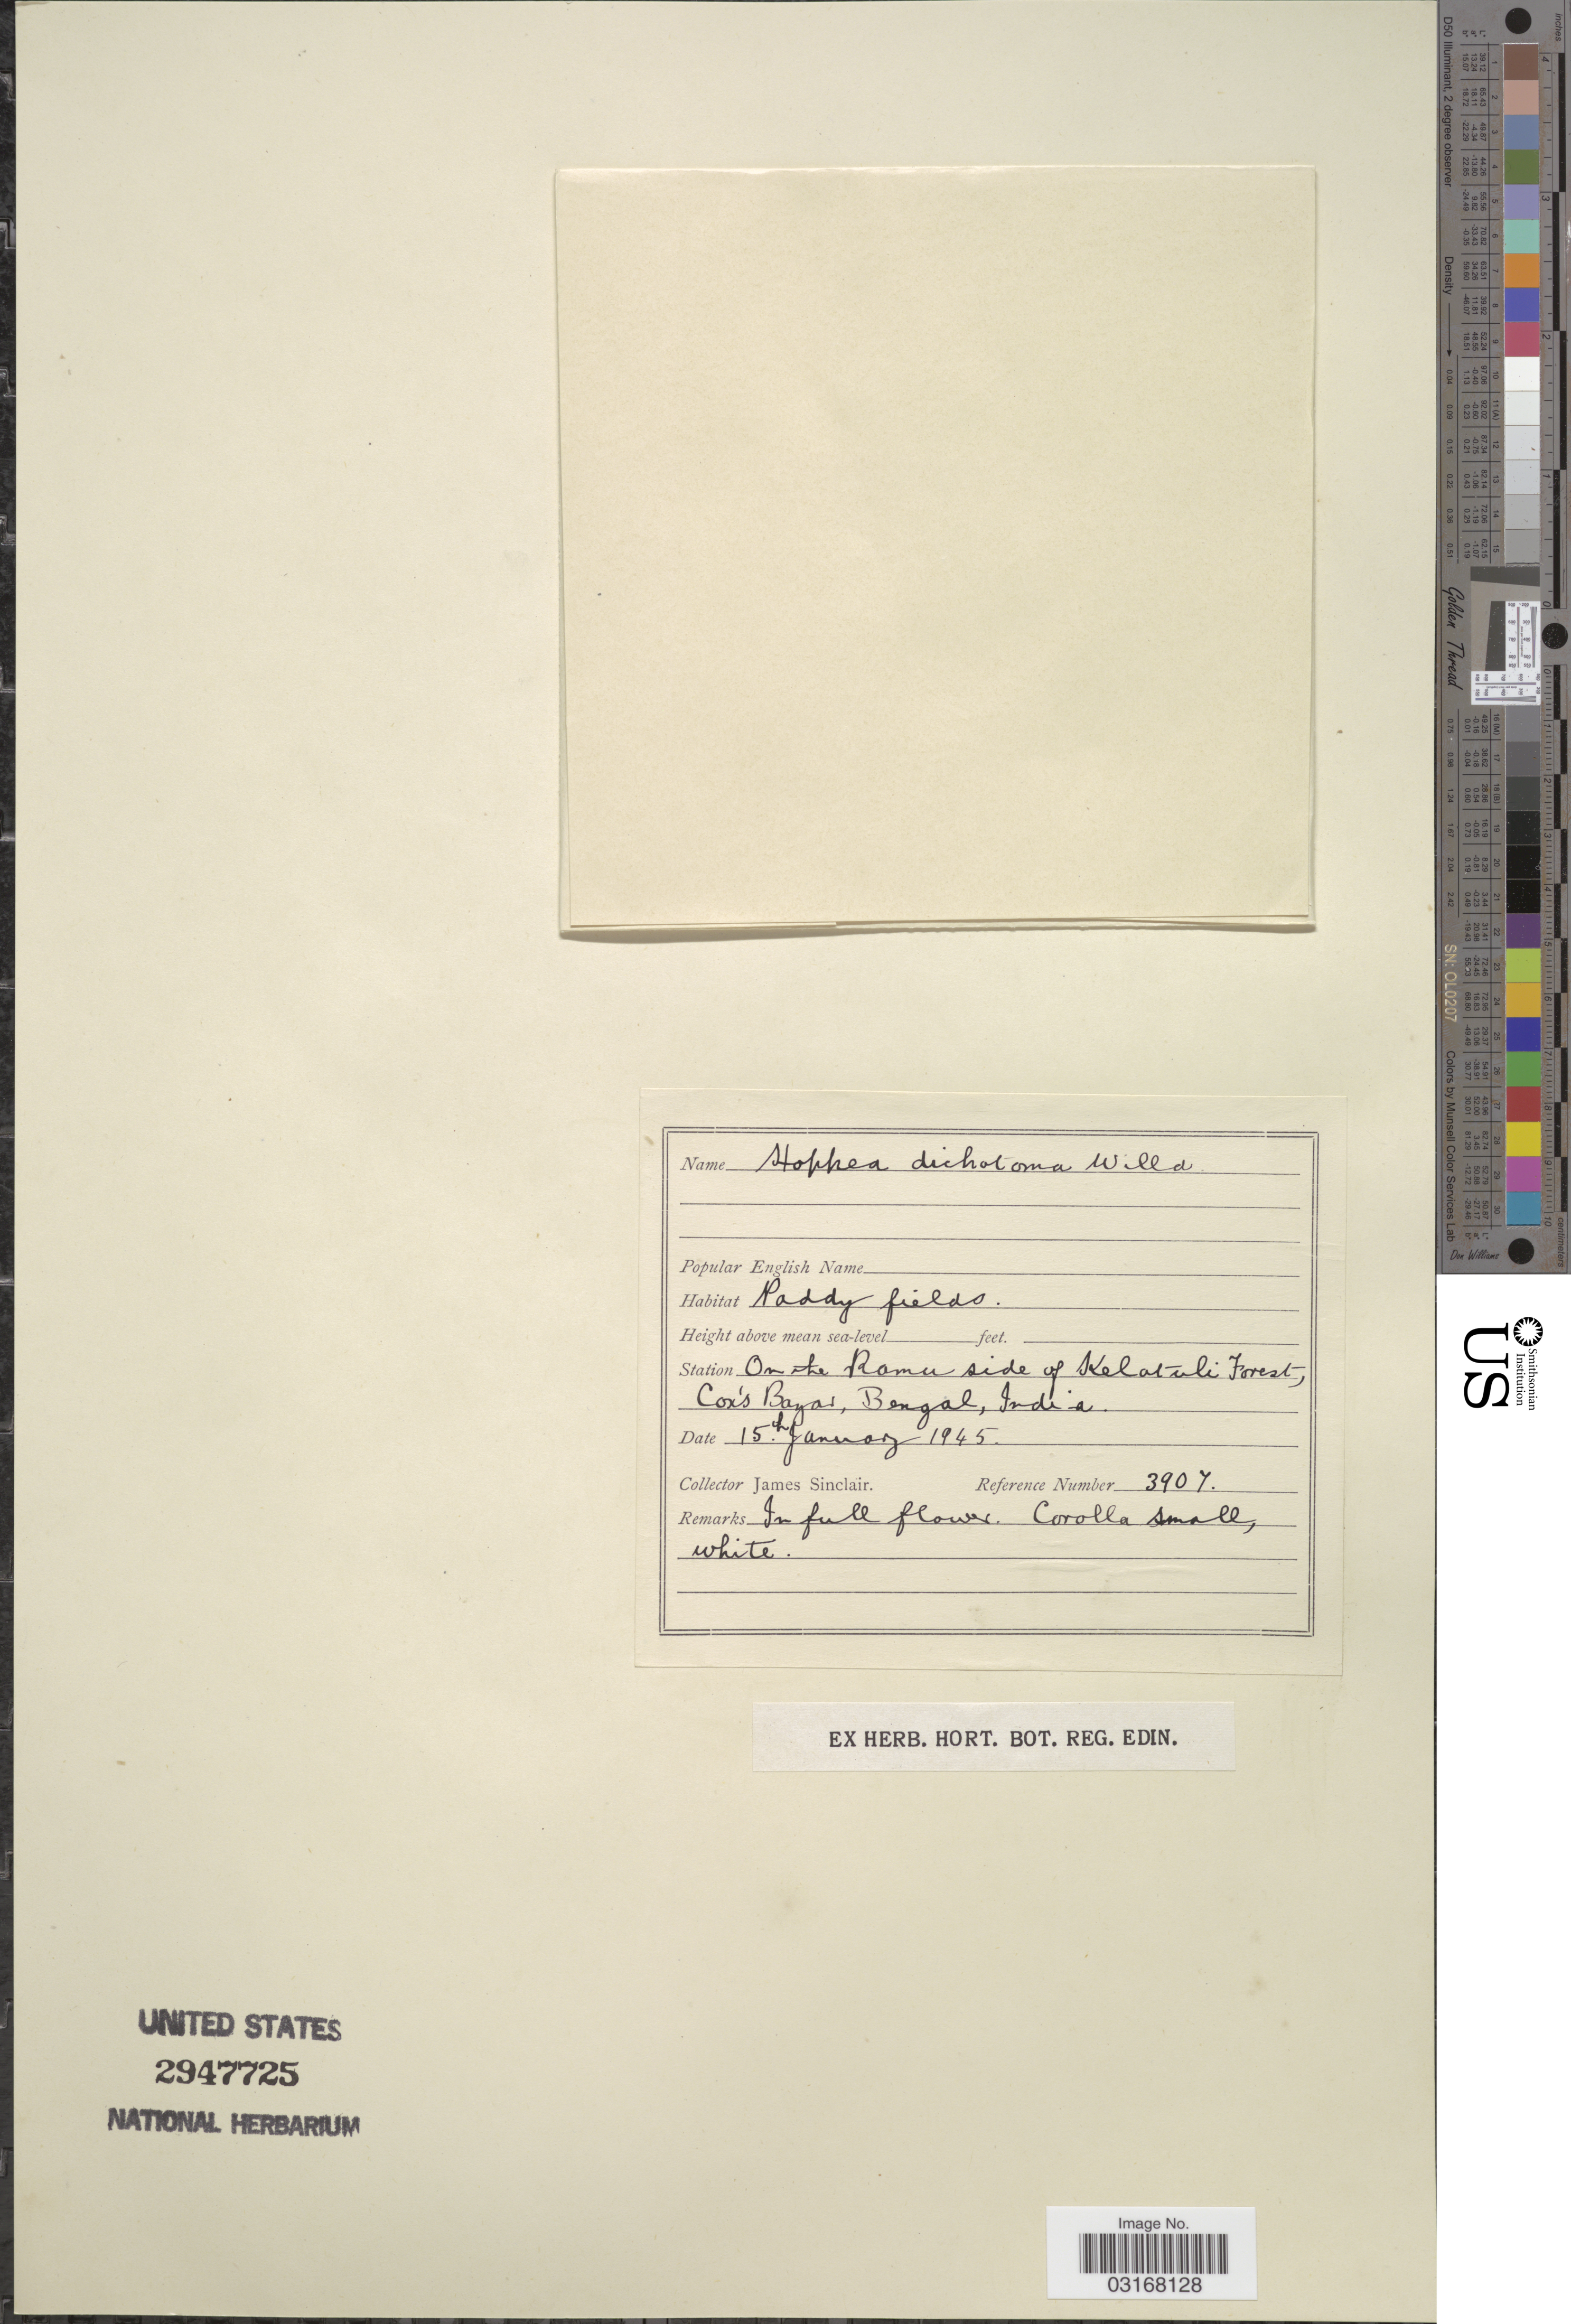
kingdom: Plantae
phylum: Tracheophyta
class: Magnoliopsida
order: Gentianales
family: Gentianaceae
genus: Hoppea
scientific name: Hoppea dichotoma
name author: Willd.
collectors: J. Sinclair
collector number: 3907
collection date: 1945-01-15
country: Bangladesh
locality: Station on the Ramu side of Kelatuli Forest, Cox's Bazar, Bengal.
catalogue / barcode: US 2947725